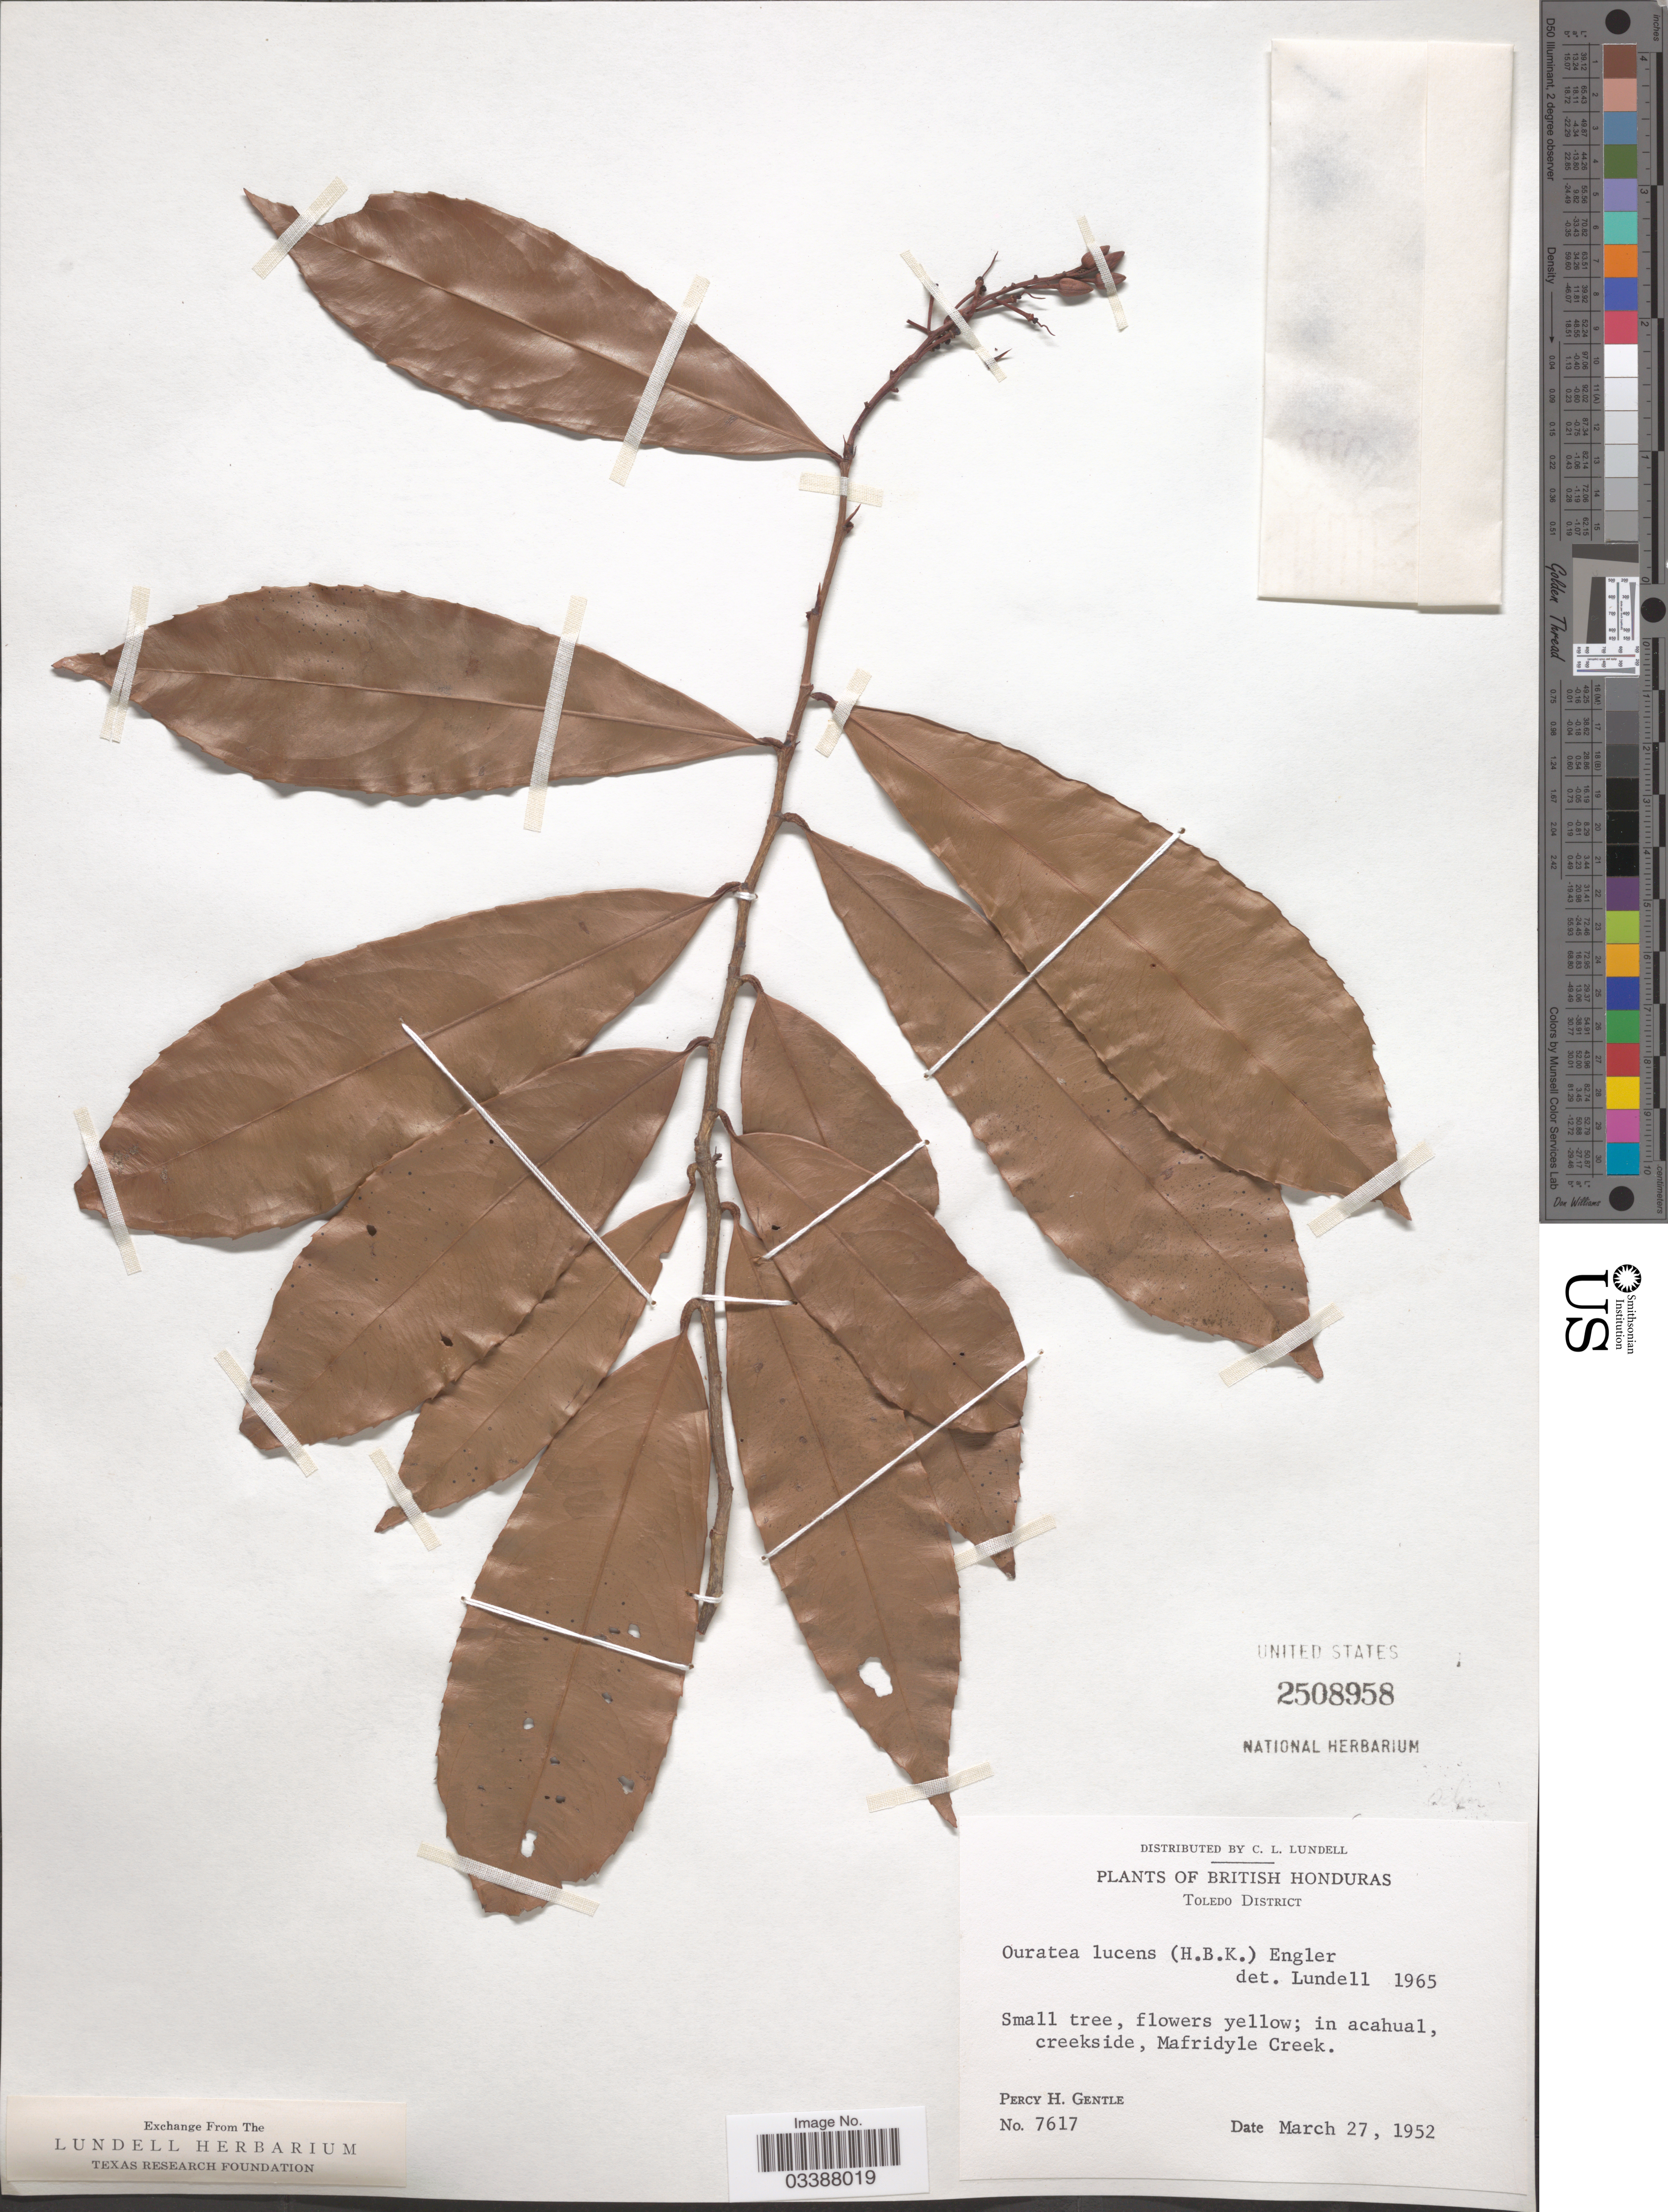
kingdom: Plantae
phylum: Tracheophyta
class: Magnoliopsida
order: Malpighiales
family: Ochnaceae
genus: Ouratea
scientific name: Ouratea lucens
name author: (Kunth) Engl.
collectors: P. H. Gentle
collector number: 7617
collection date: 1952-03-27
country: Belize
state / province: Toledo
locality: British Honduras. Toledo District. Mafridyle Creek.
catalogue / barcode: US 2508958